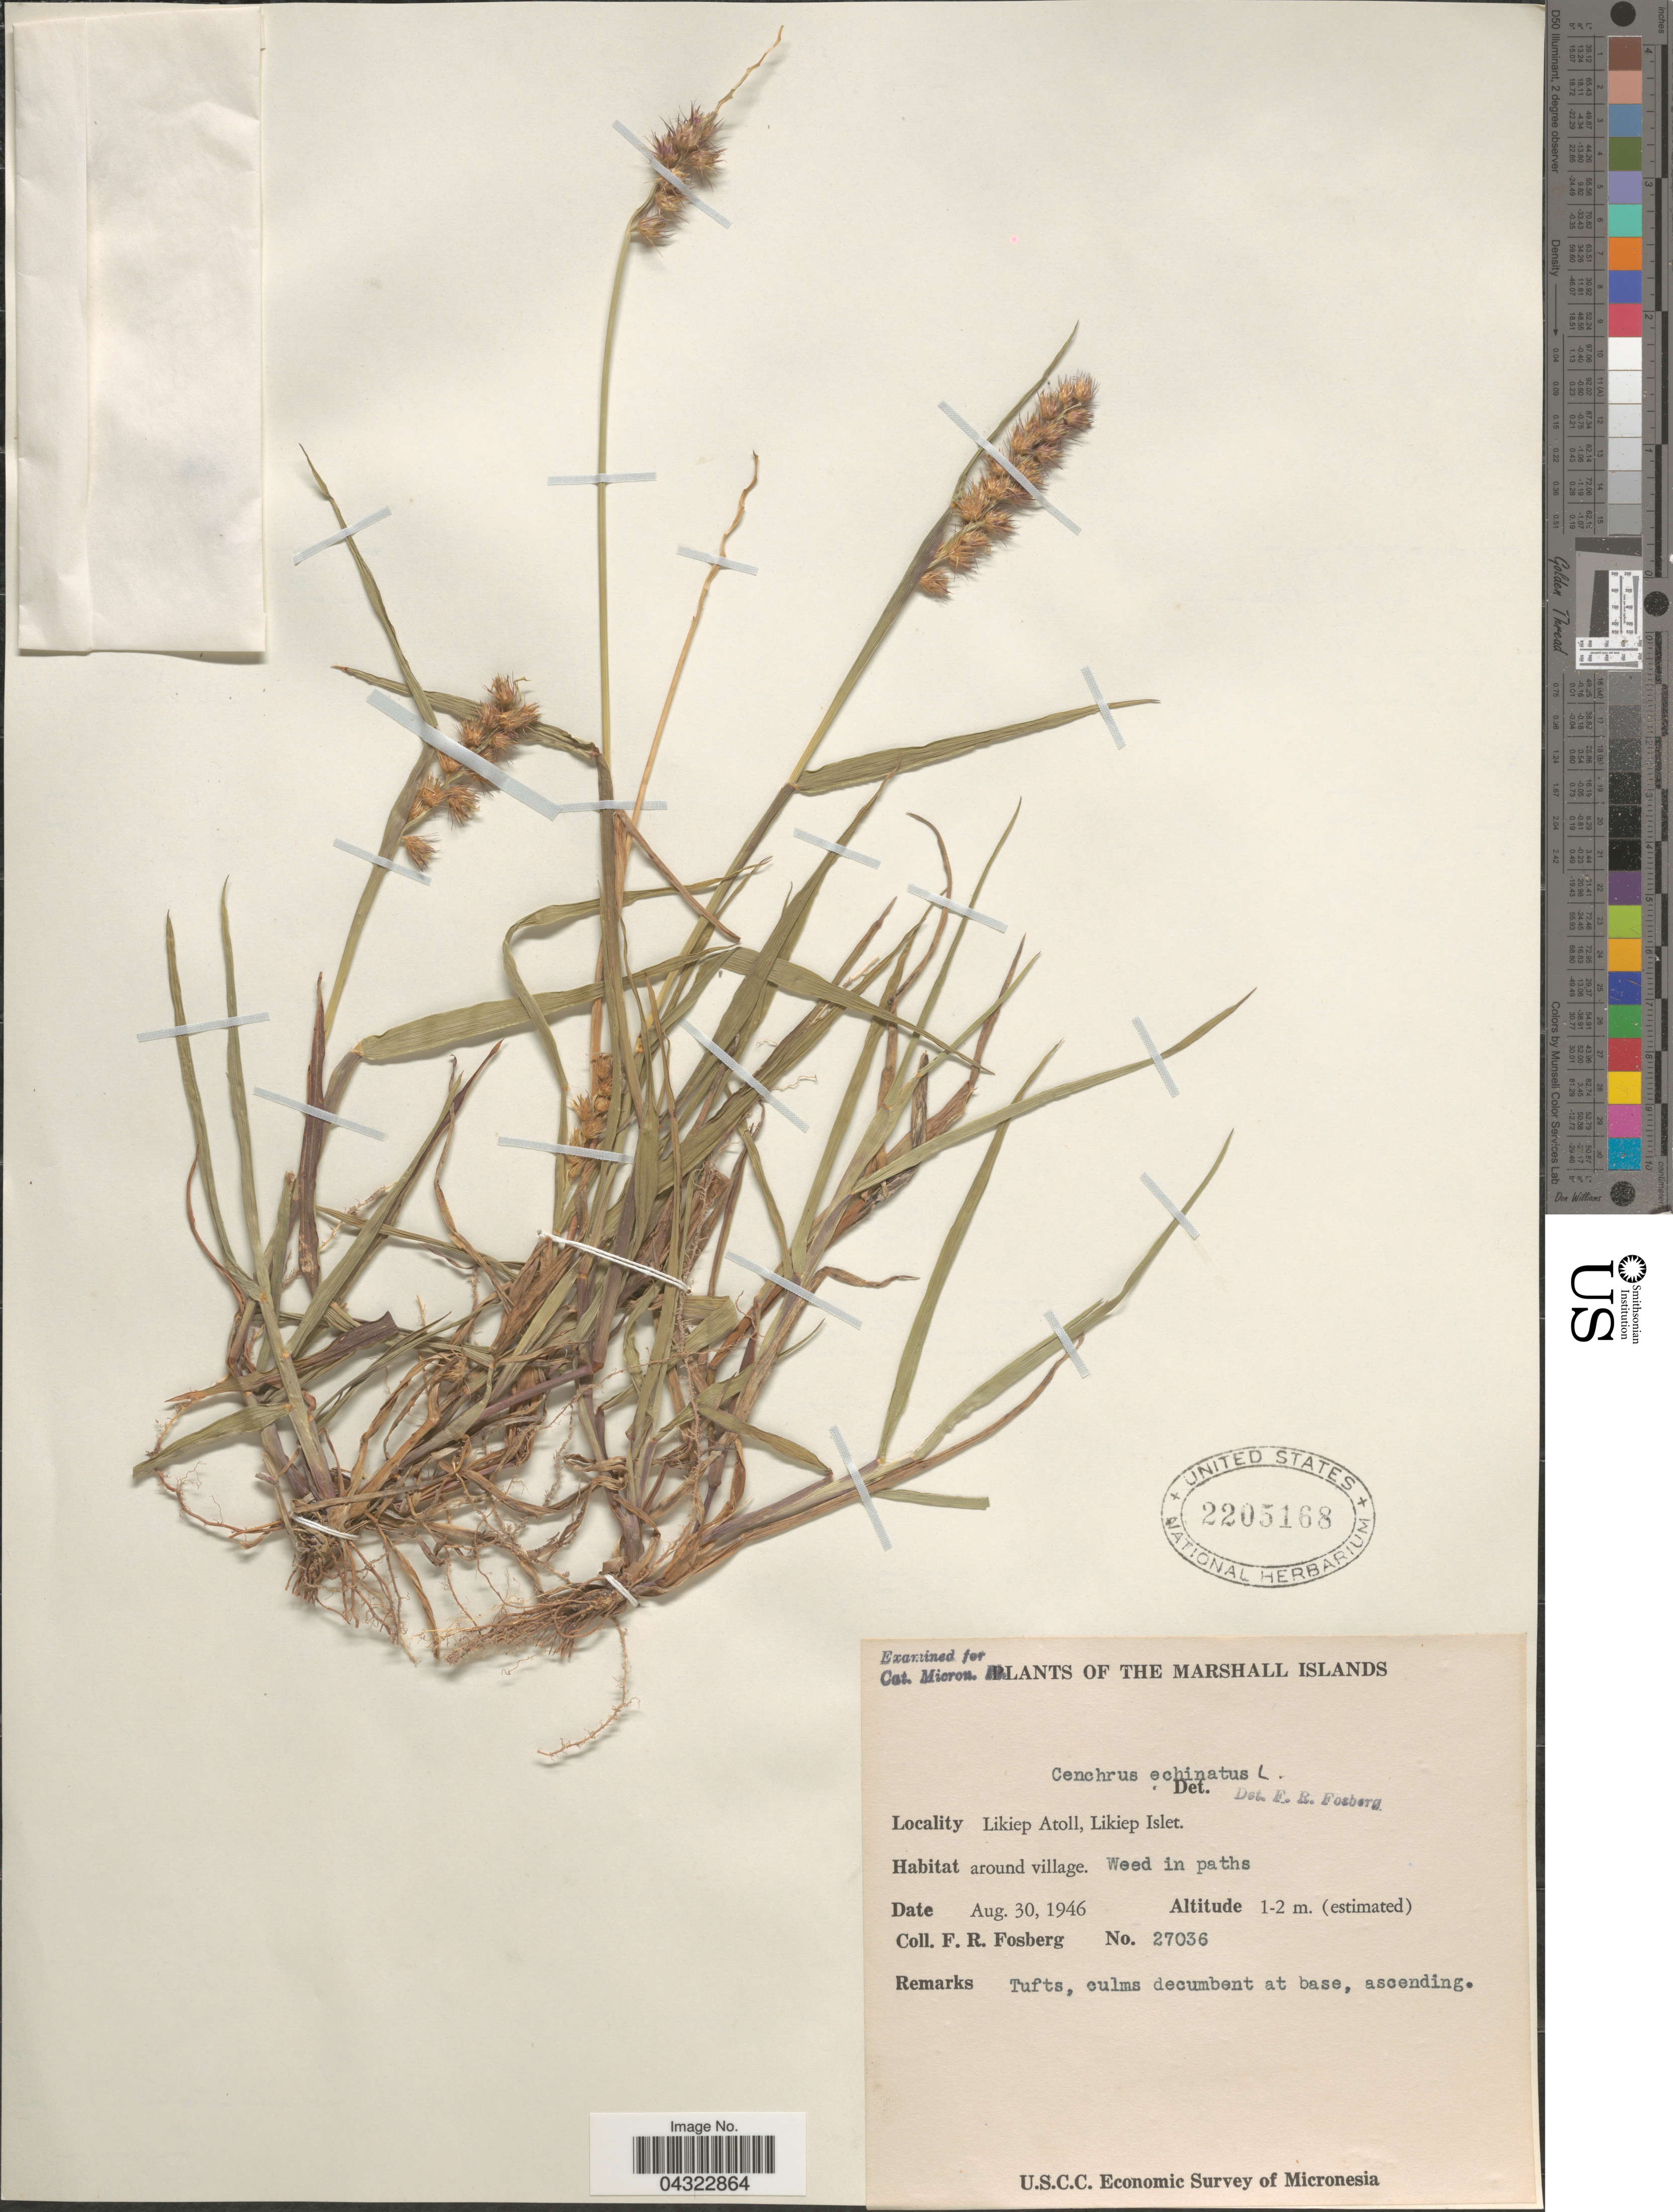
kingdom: Plantae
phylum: Tracheophyta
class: Liliopsida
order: Poales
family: Poaceae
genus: Cenchrus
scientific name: Cenchrus echinatus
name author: L.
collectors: F. R. Fosberg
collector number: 27036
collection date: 1946-08-30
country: Marshall Islands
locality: Likiep Atoll, Likiep Islet. U.S.C.C. Economic Survey of Micronesia.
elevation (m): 1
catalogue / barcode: US 2205168